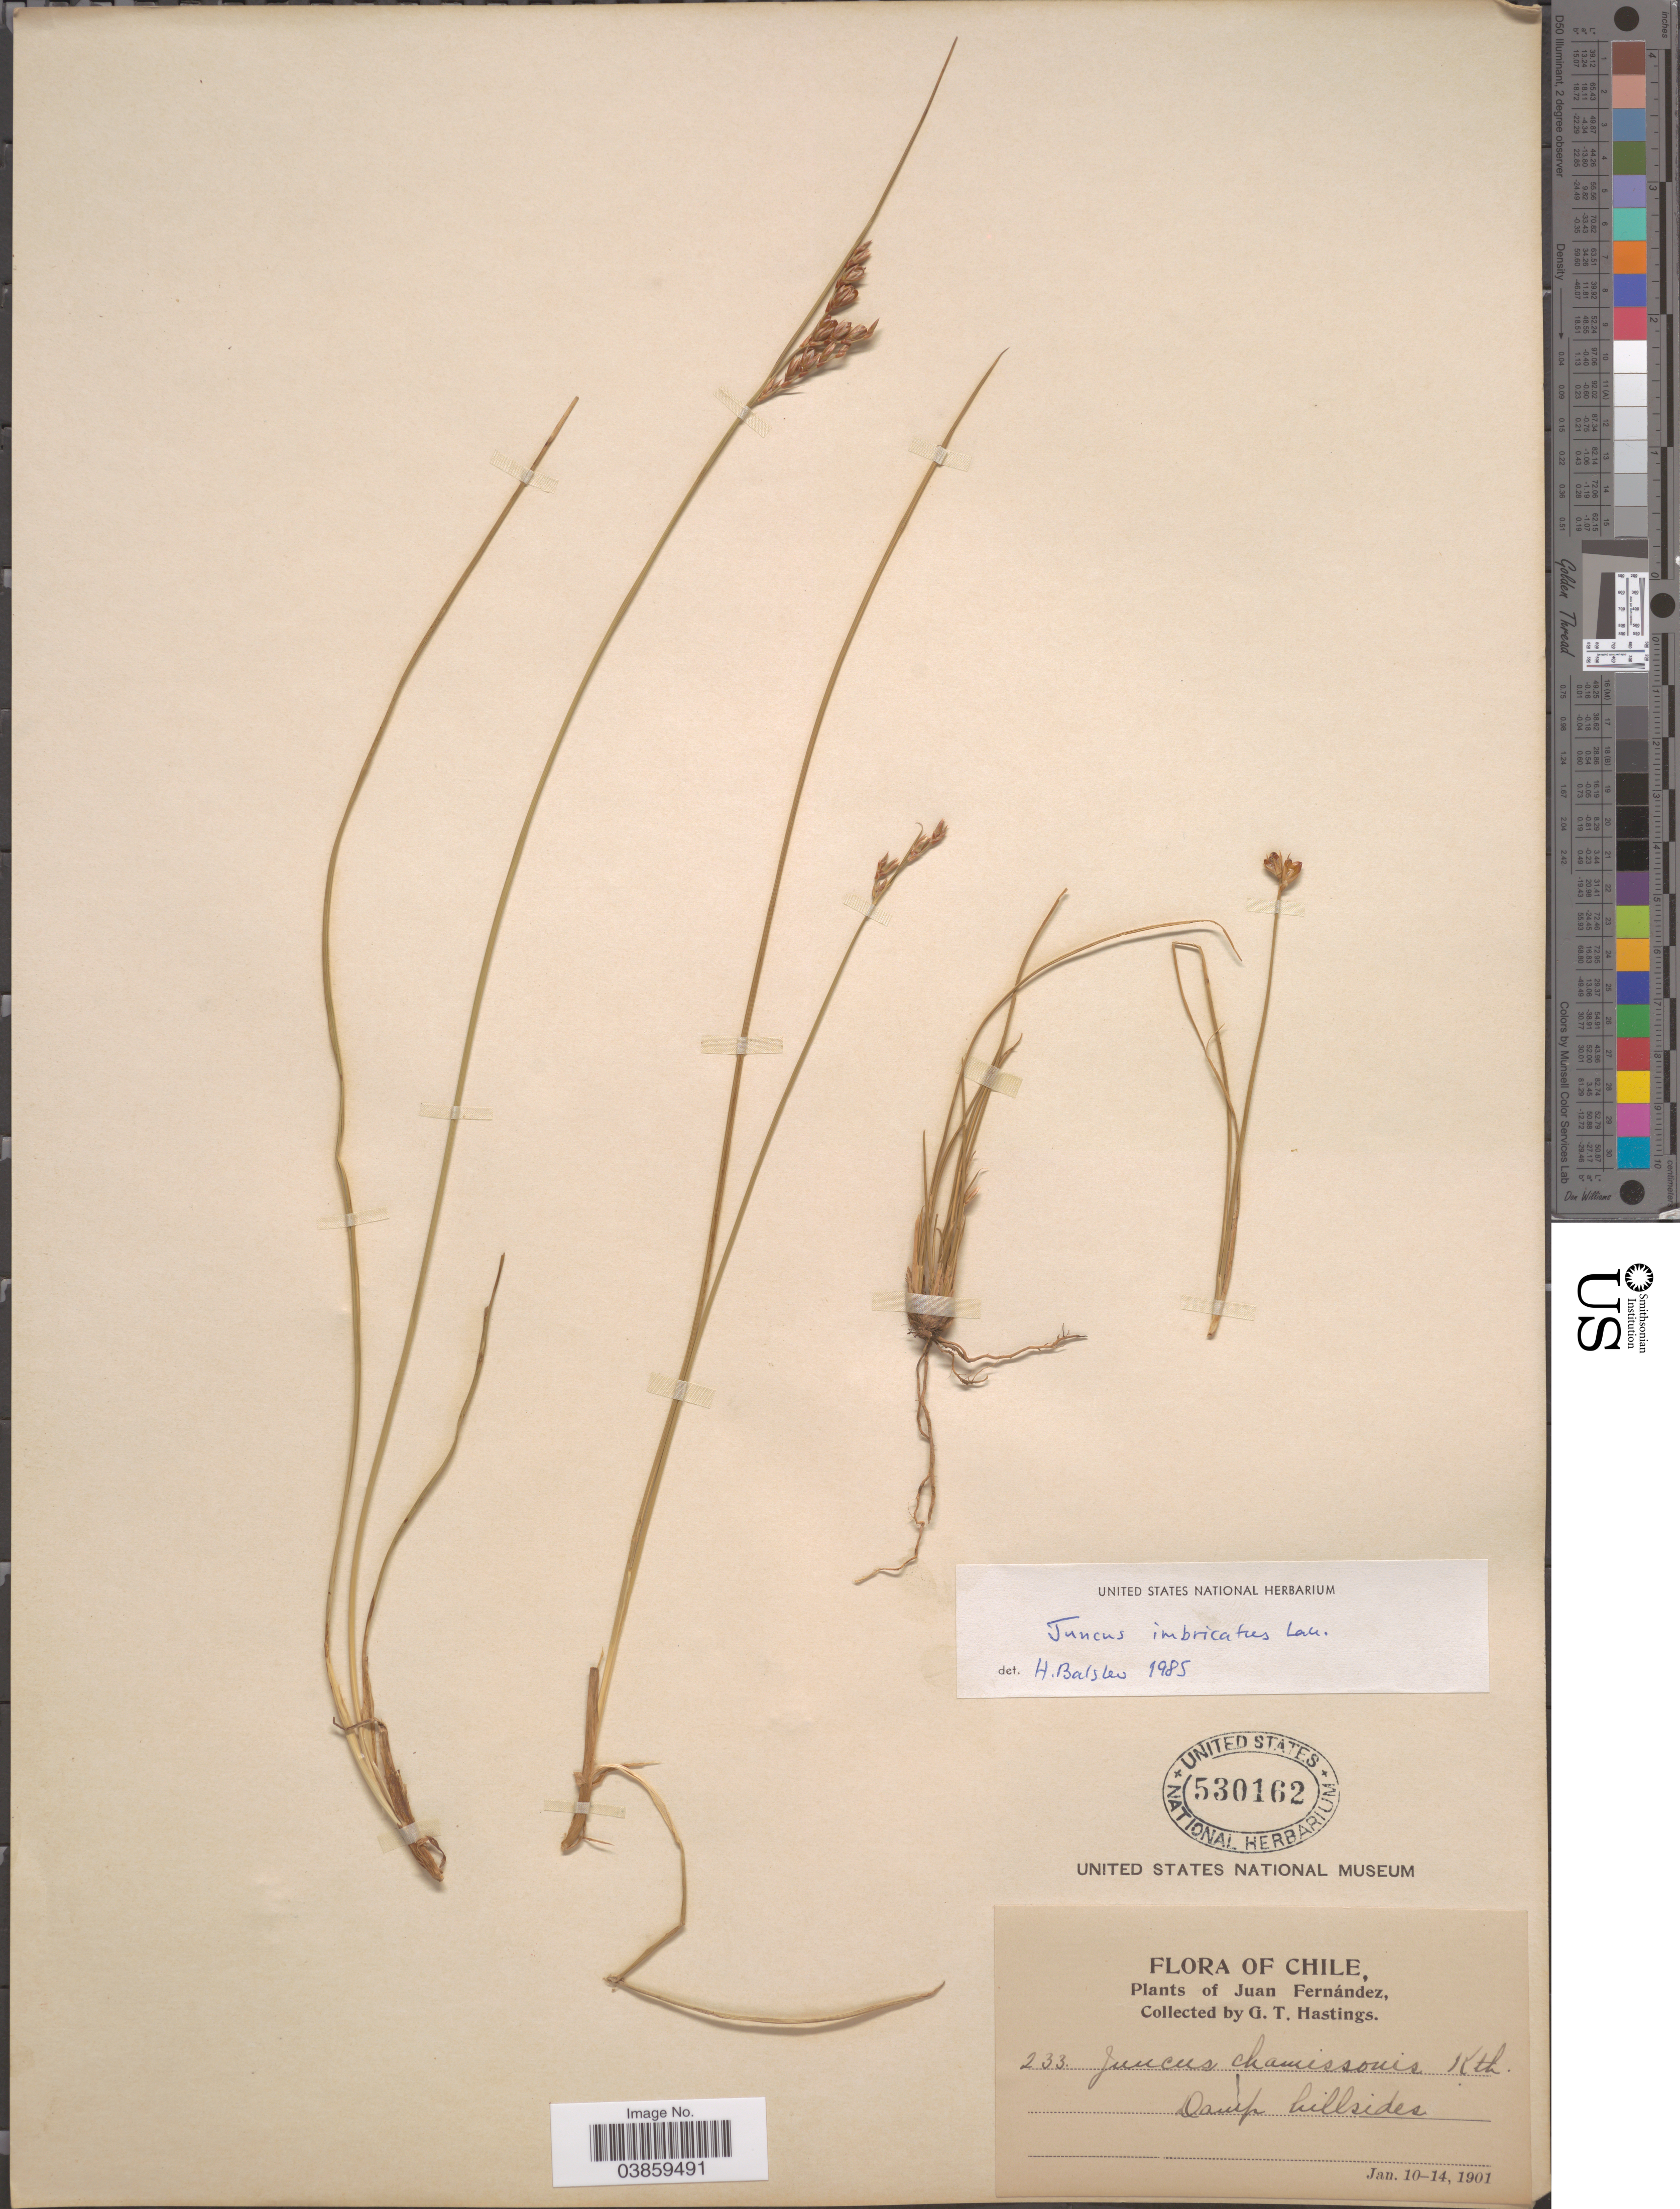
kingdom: Plantae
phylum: Tracheophyta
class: Liliopsida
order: Poales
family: Juncaceae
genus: Juncus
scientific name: Juncus imbricatus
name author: Laharpe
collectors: G. Hastings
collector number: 233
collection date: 1901-01-10/1901-01-14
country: Chile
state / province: Valparaíso (V)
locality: Juan Fernández.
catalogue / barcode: US 530162